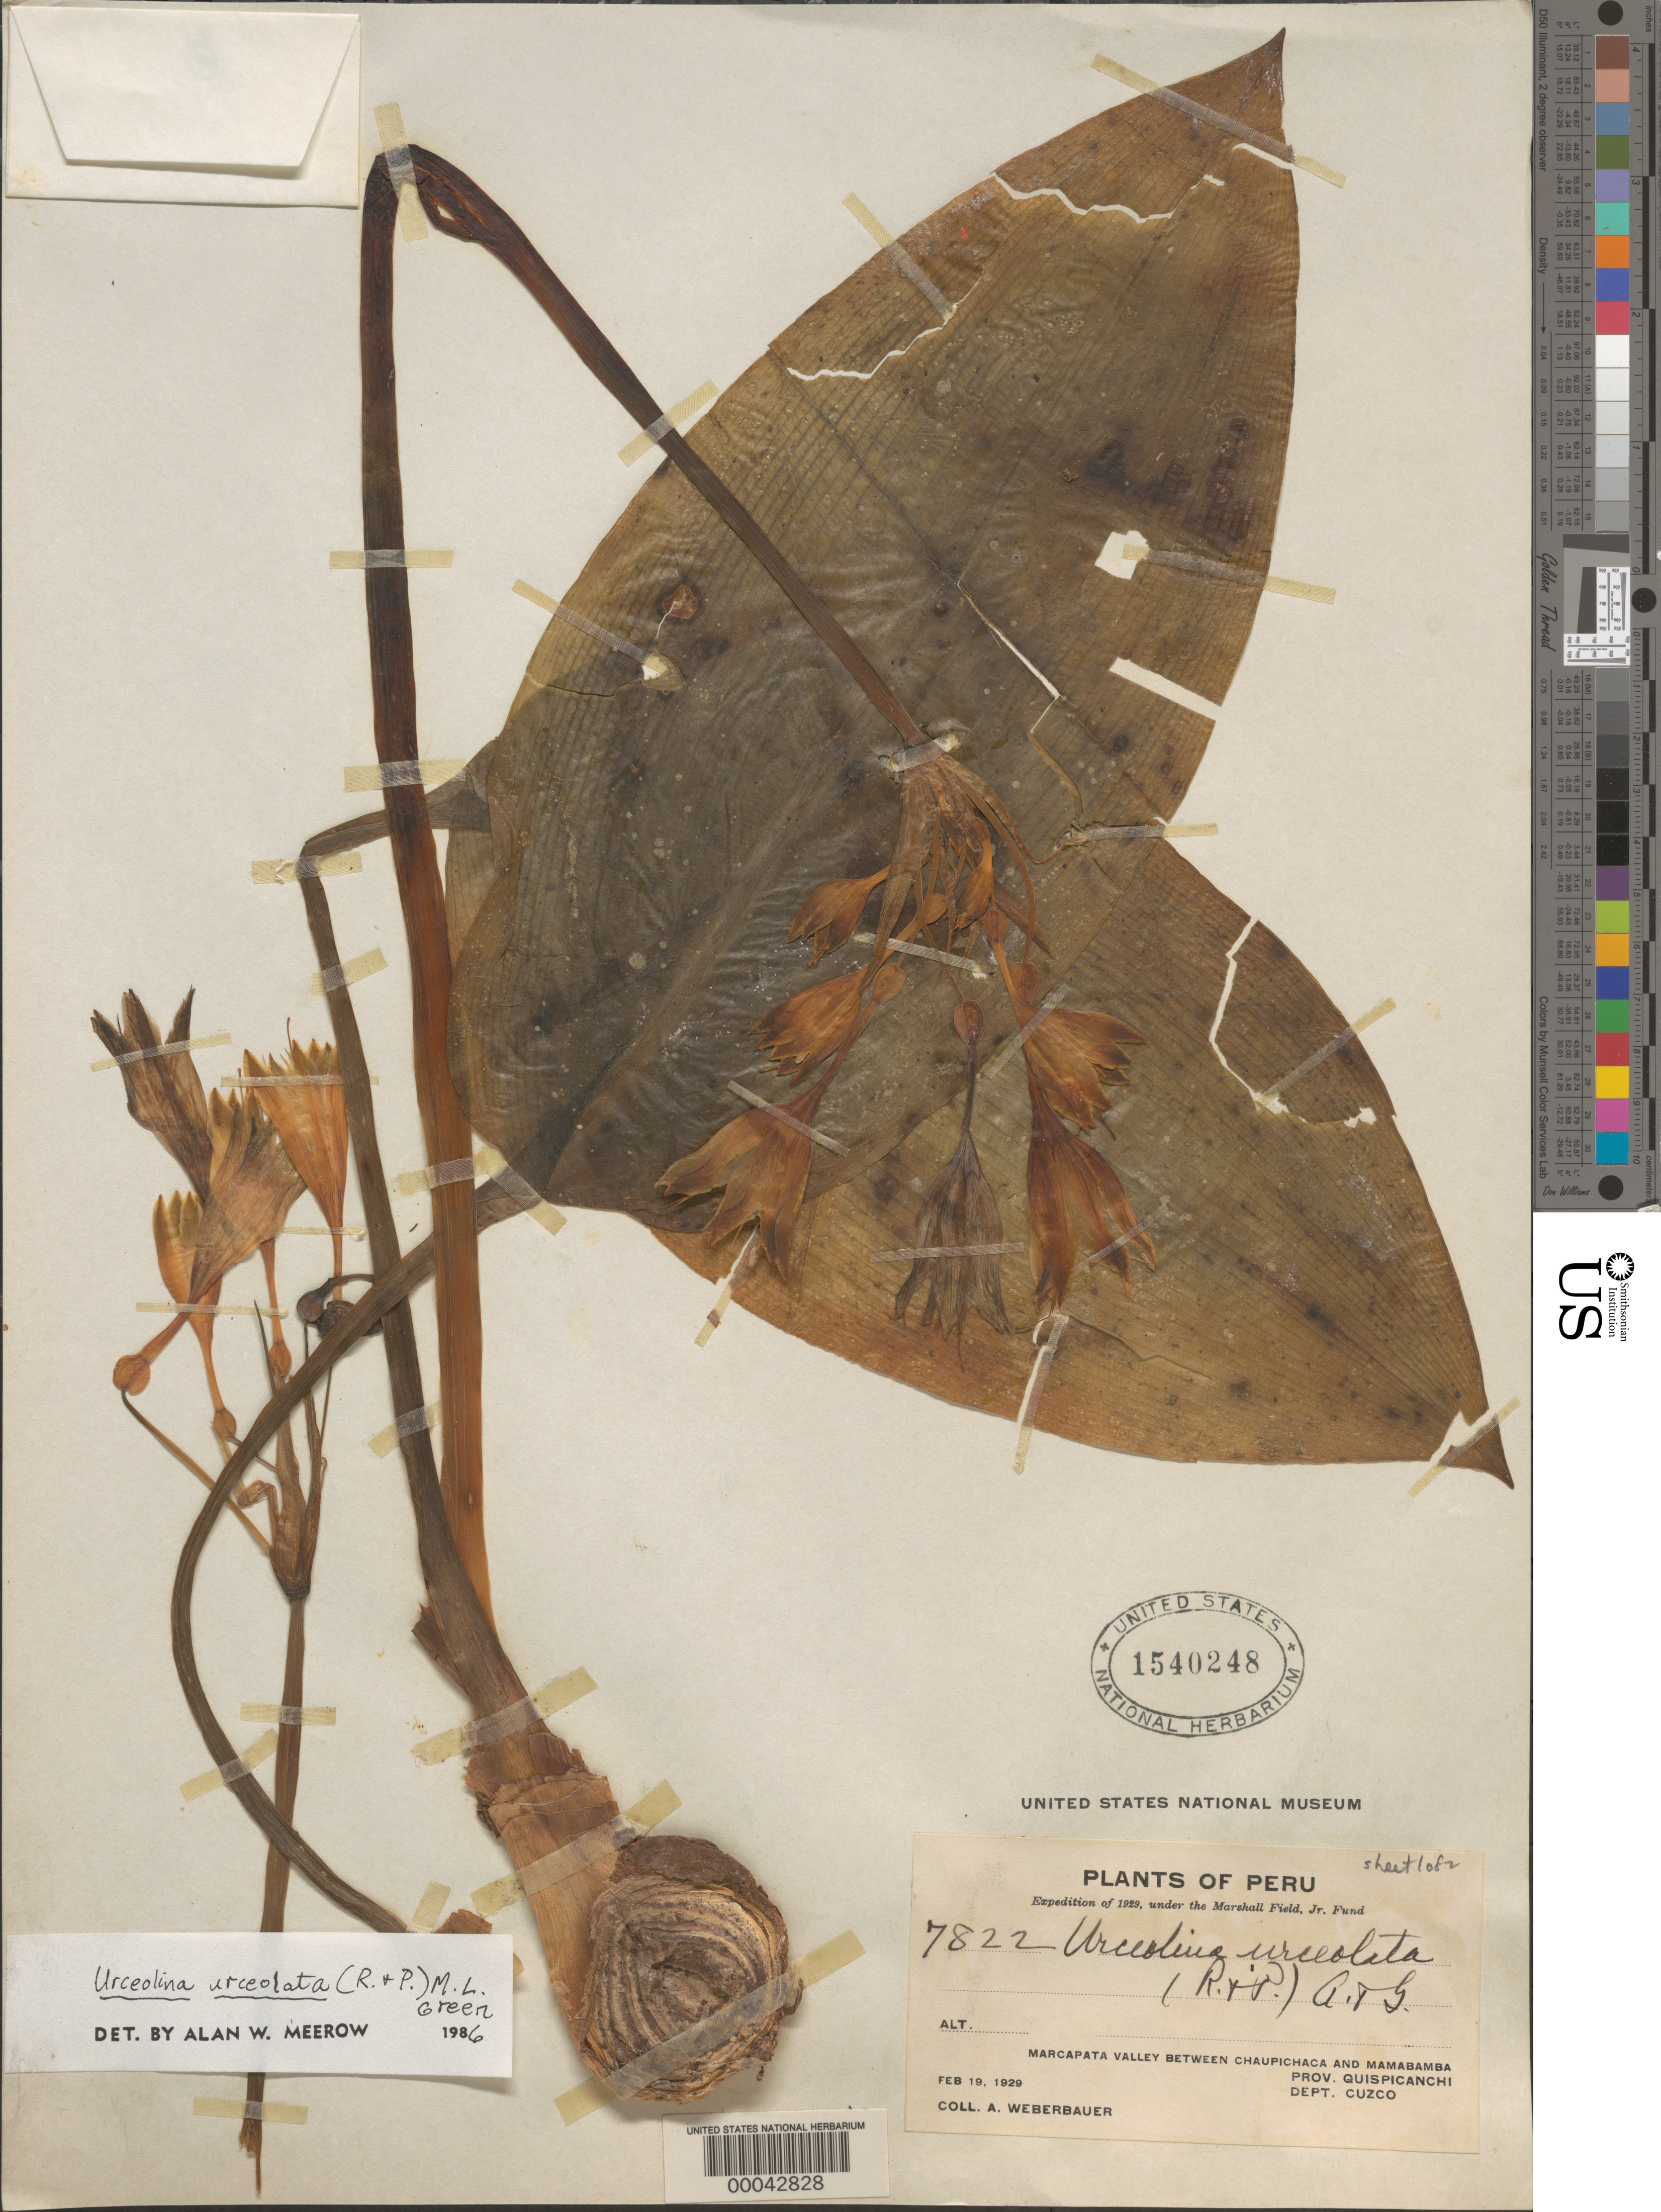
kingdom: Plantae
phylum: Tracheophyta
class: Liliopsida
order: Asparagales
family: Amaryllidaceae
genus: Urceolina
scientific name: Urceolina urceolata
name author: (Ruiz & Pav.) Asch.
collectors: A. Weberbauer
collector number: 7822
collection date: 1929-02-19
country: Peru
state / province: Cusco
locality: Marcapata Valley between Chaupichaca and Mamabamba. Prov. Quispicanchi Dept. Cuzco.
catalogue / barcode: US 1540248